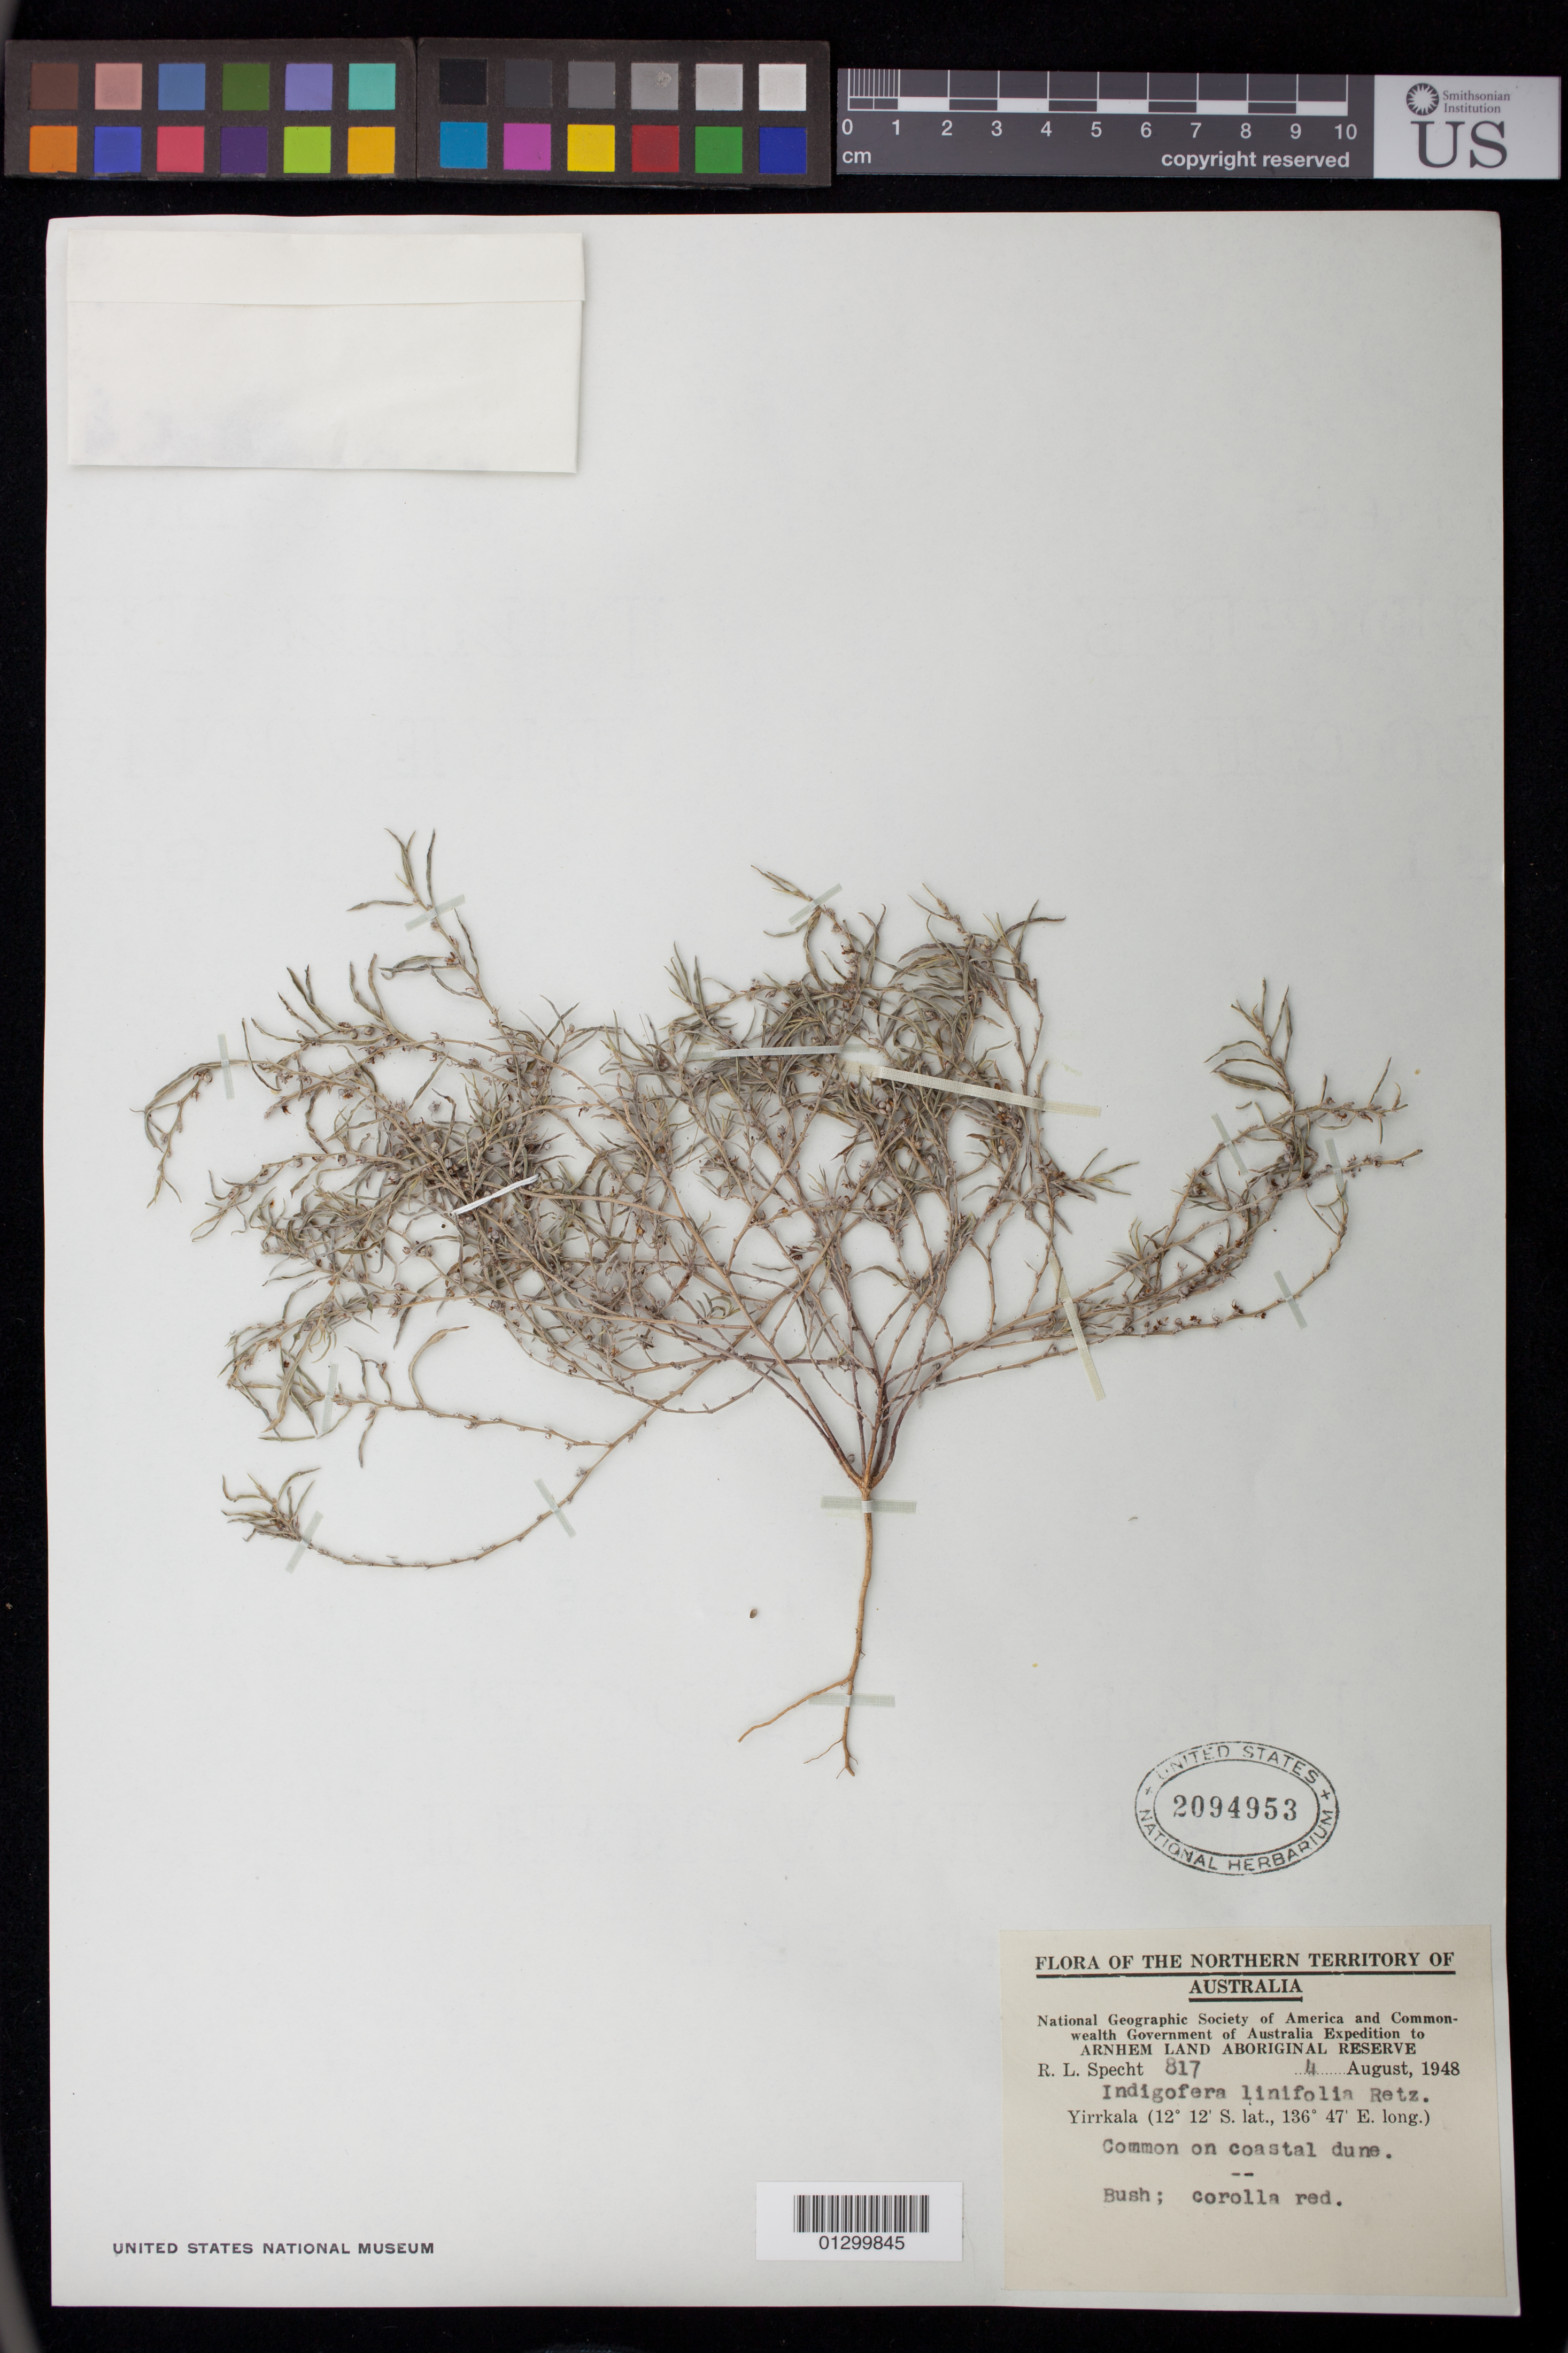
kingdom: Plantae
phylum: Tracheophyta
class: Magnoliopsida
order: Fabales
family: Fabaceae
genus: Indigofera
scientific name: Indigofera linifolia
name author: Retz.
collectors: R. L. Specht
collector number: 817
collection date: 1948-08-04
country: Australia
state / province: Northern Territory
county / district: East Arnhem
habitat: Common on coastal dune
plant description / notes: Bush; corolla red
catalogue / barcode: US 2094953